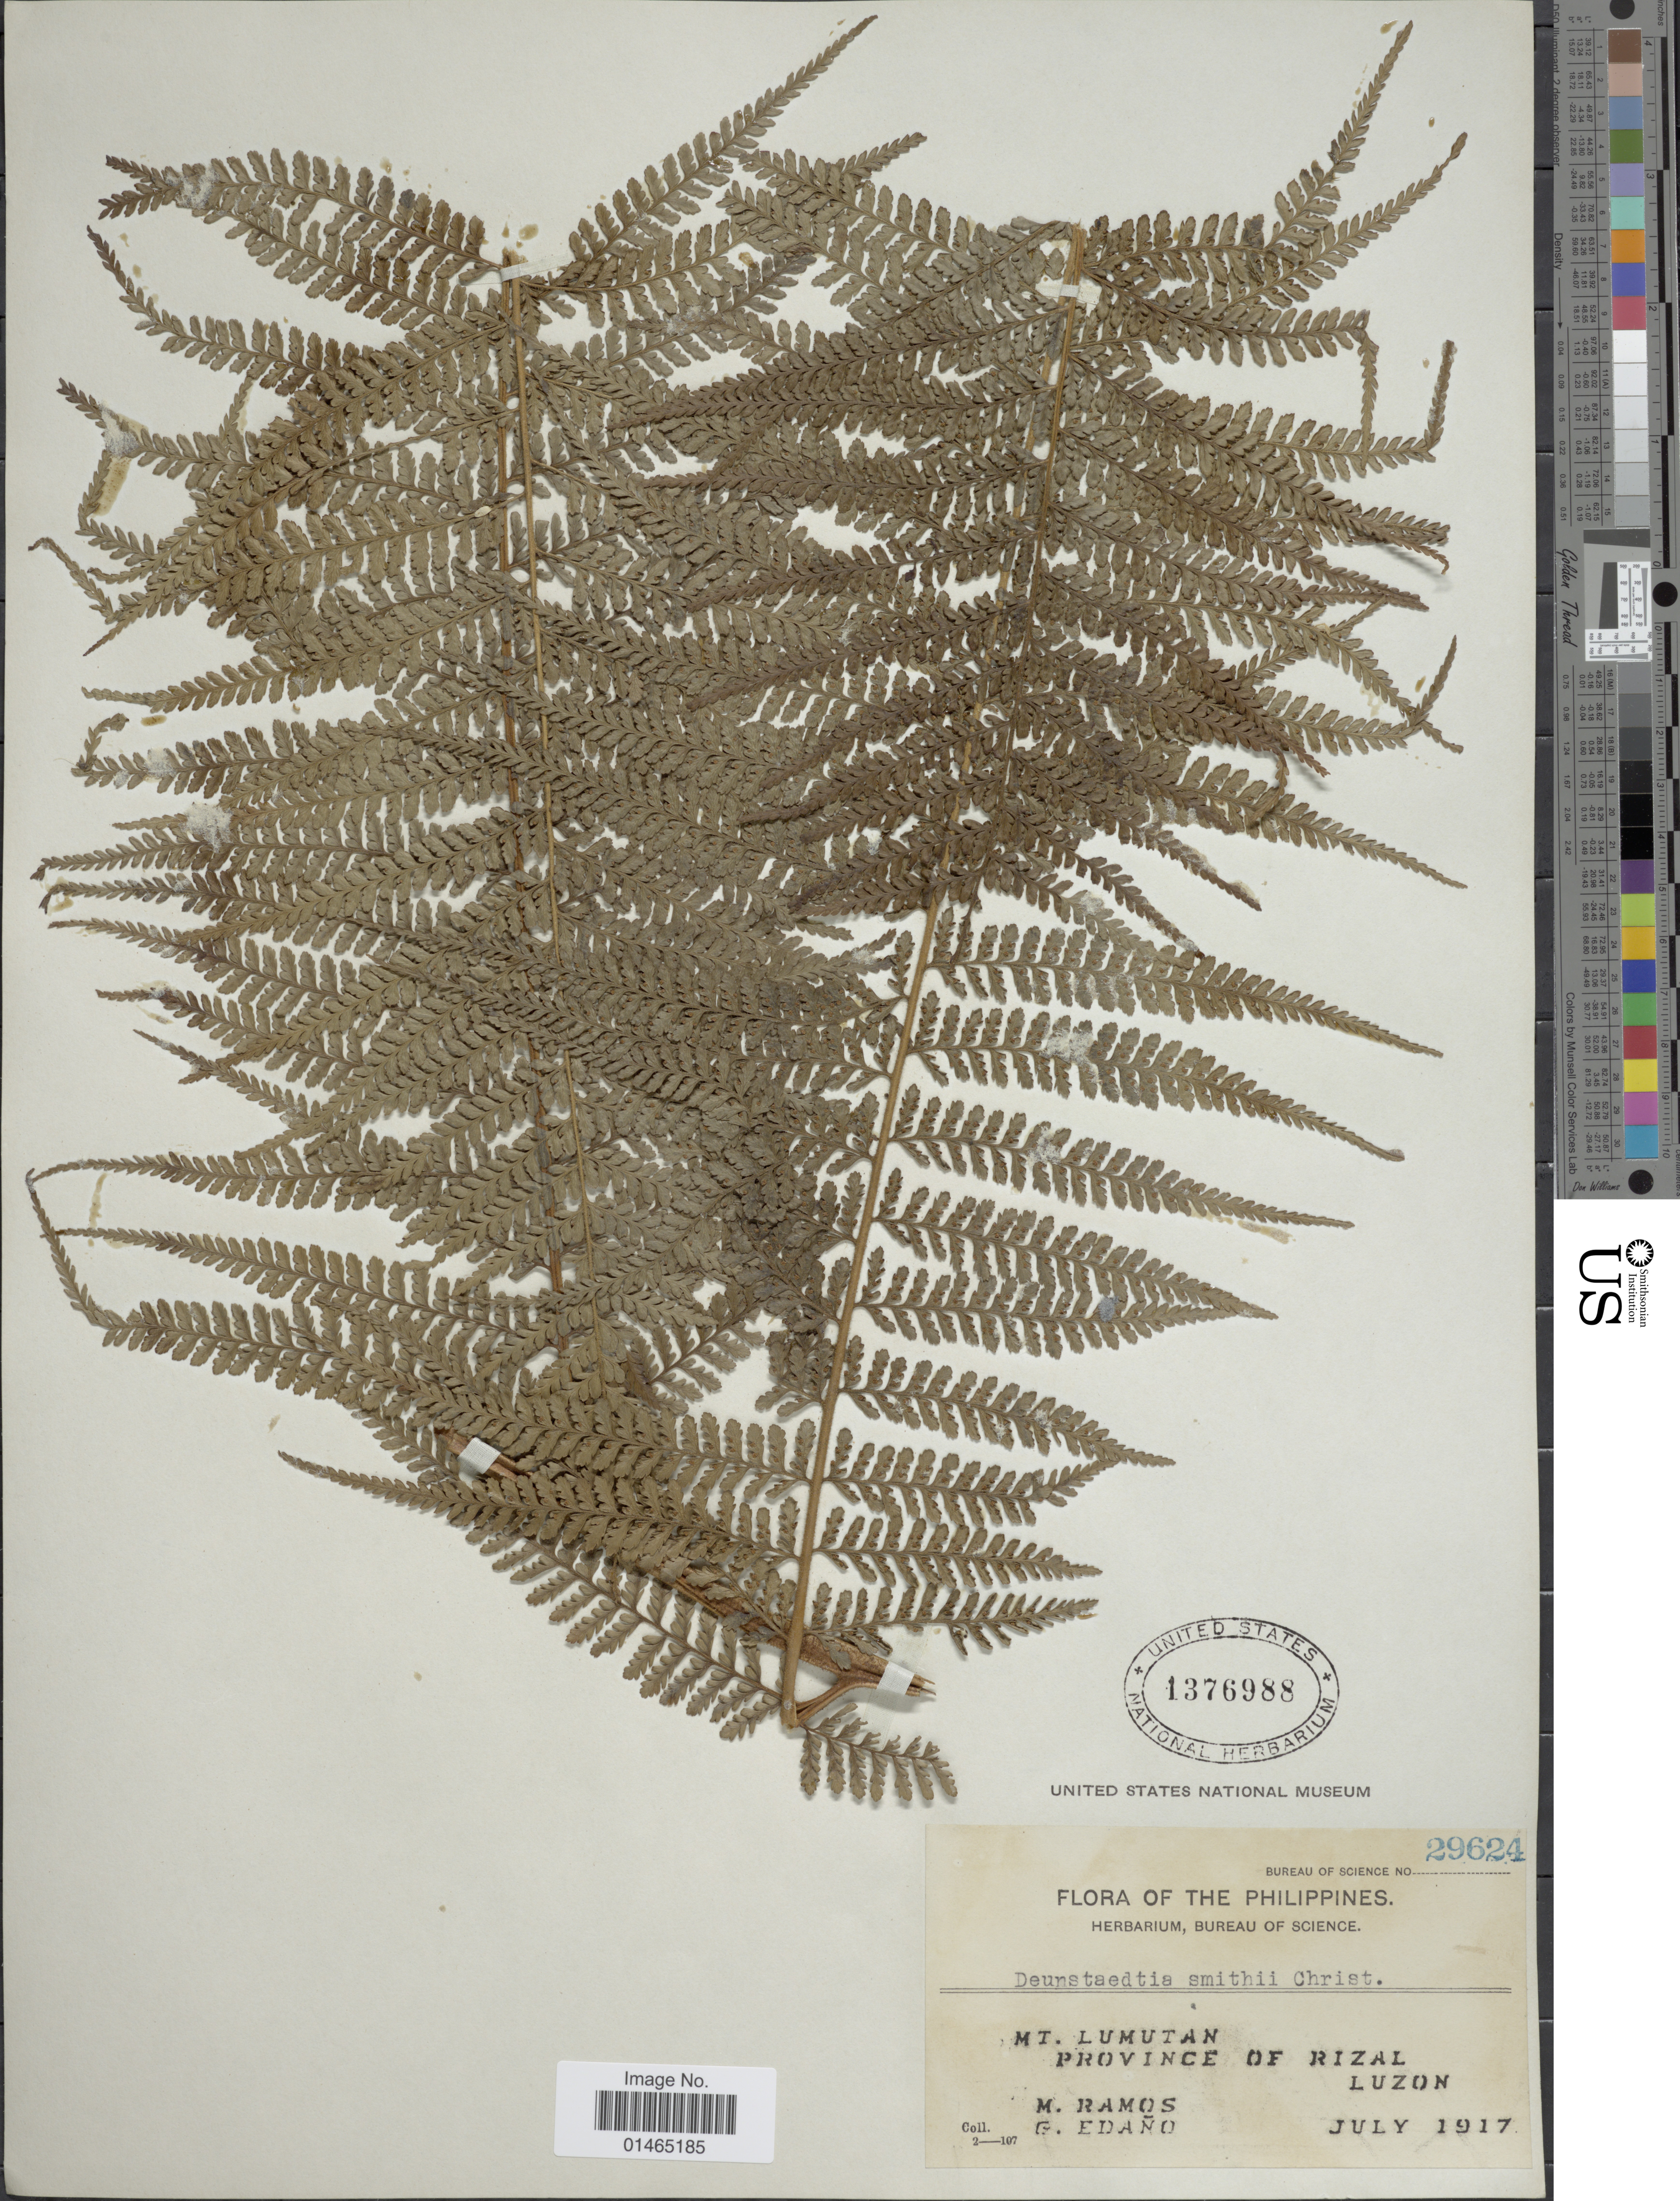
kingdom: Plantae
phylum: Tracheophyta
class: Polypodiopsida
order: Polypodiales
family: Dennstaedtiaceae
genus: Dennstaedtia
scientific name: Dennstaedtia smithii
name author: (Hook.) T. Moore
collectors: M. Ramos & G. Edaño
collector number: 29624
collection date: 1917-07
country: Philippines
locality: Mt. Lumutan, Province of Rizal, Luzon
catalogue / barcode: US 1376988